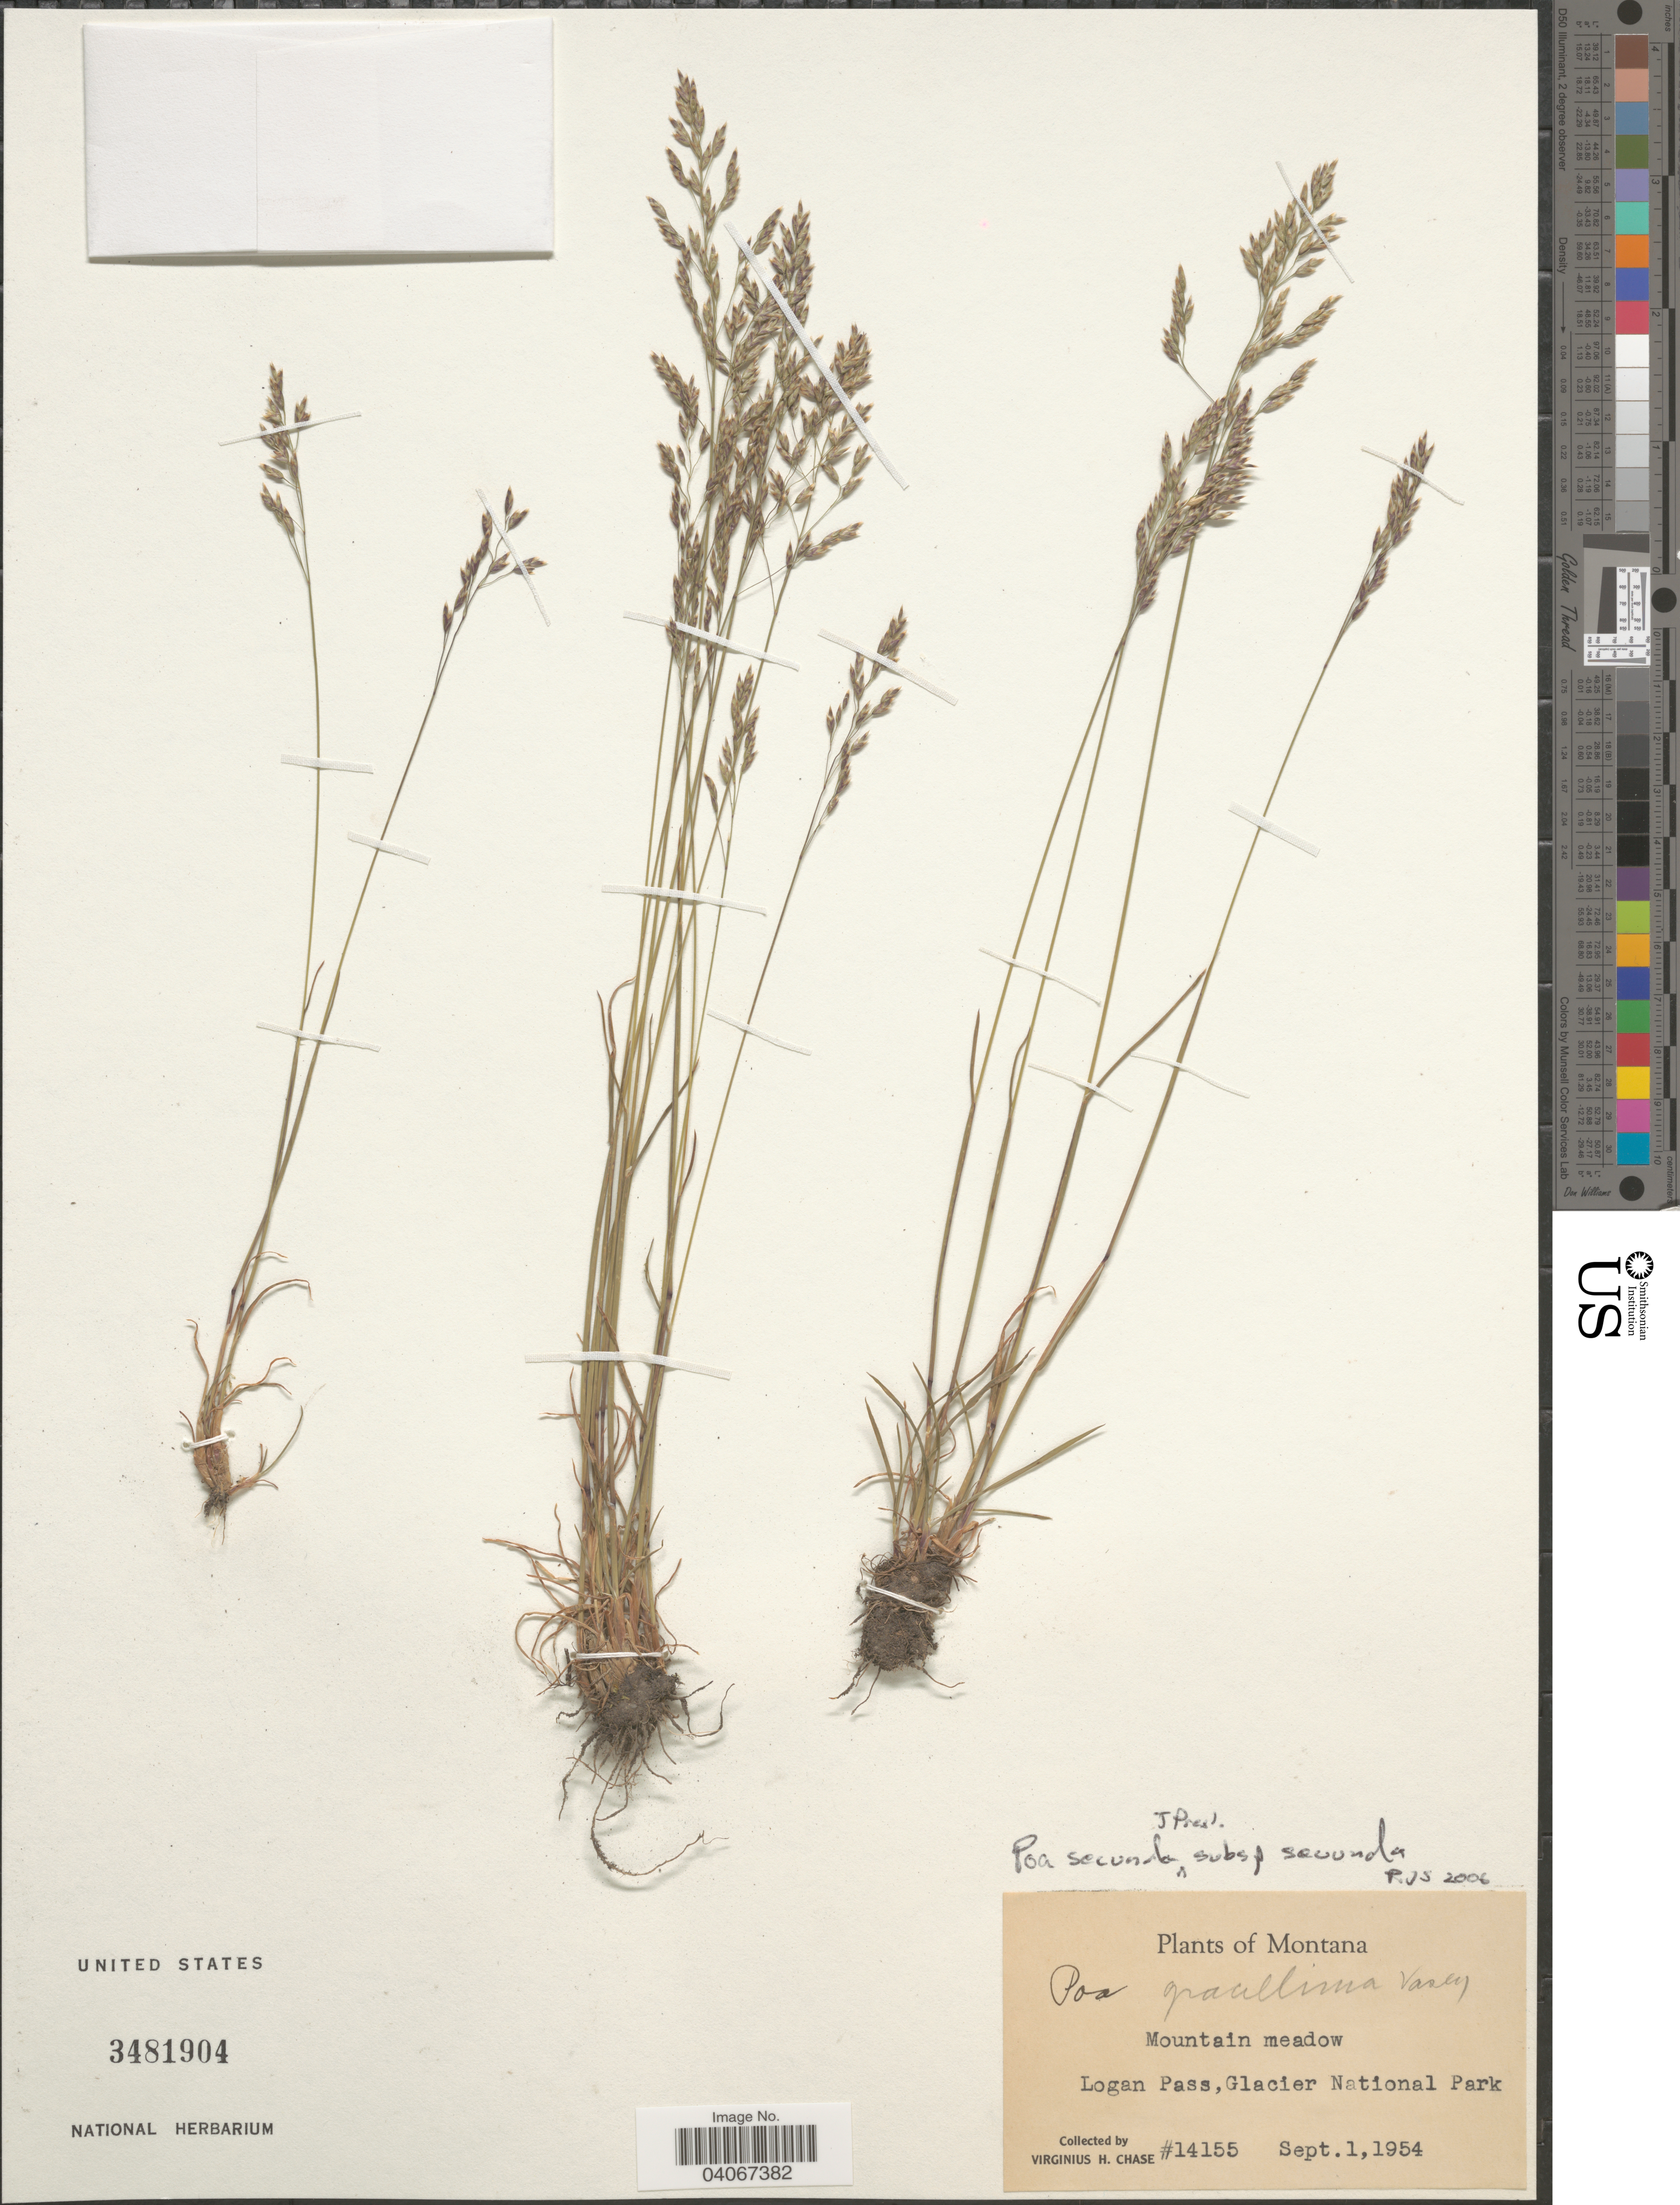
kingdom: Plantae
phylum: Tracheophyta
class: Liliopsida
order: Poales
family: Poaceae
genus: Poa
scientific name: Poa secunda subsp. secunda var. secunda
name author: J. Presl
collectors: V. H. Chase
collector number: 14155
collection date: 1954-09-01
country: United States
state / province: Montana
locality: Mountain meadow. Logan Pass, Glacier National Park.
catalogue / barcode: US 3481904